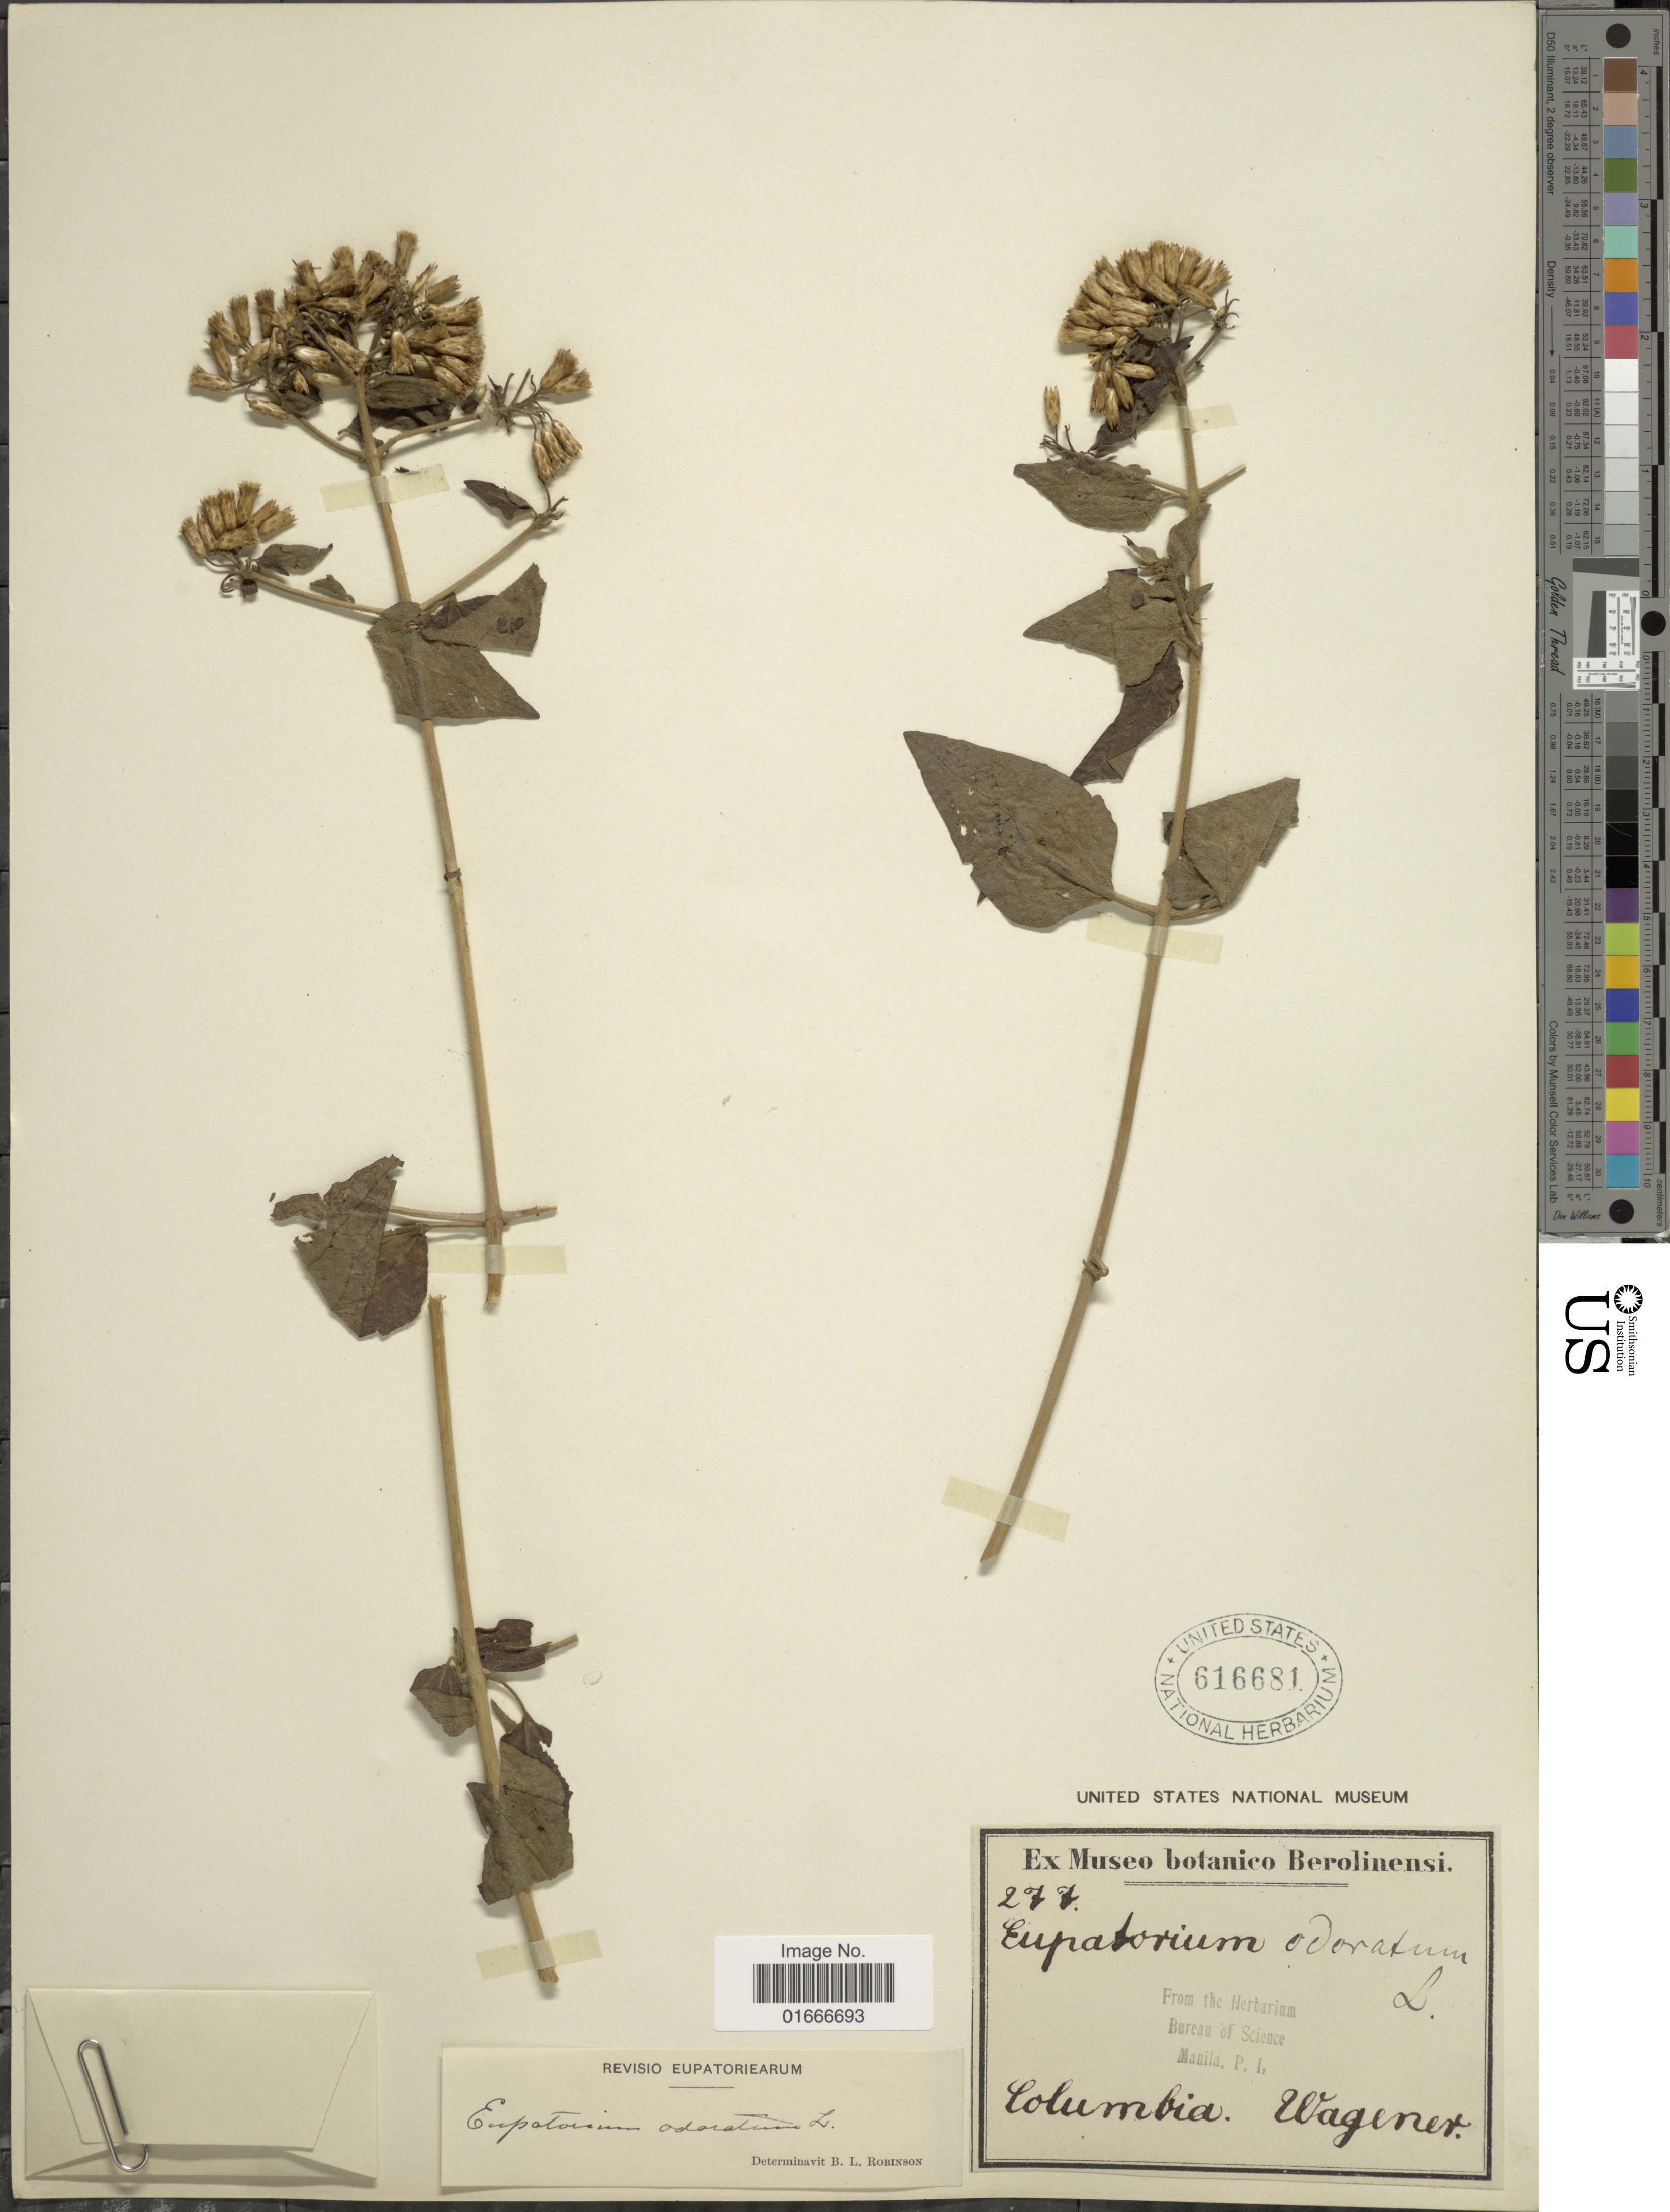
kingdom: Plantae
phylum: Tracheophyta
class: Magnoliopsida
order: Asterales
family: Asteraceae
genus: Chromolaena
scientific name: Chromolaena odorata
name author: (L.) R.M. King & H. Rob.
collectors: -. Wagener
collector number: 277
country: Colombia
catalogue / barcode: US 616681